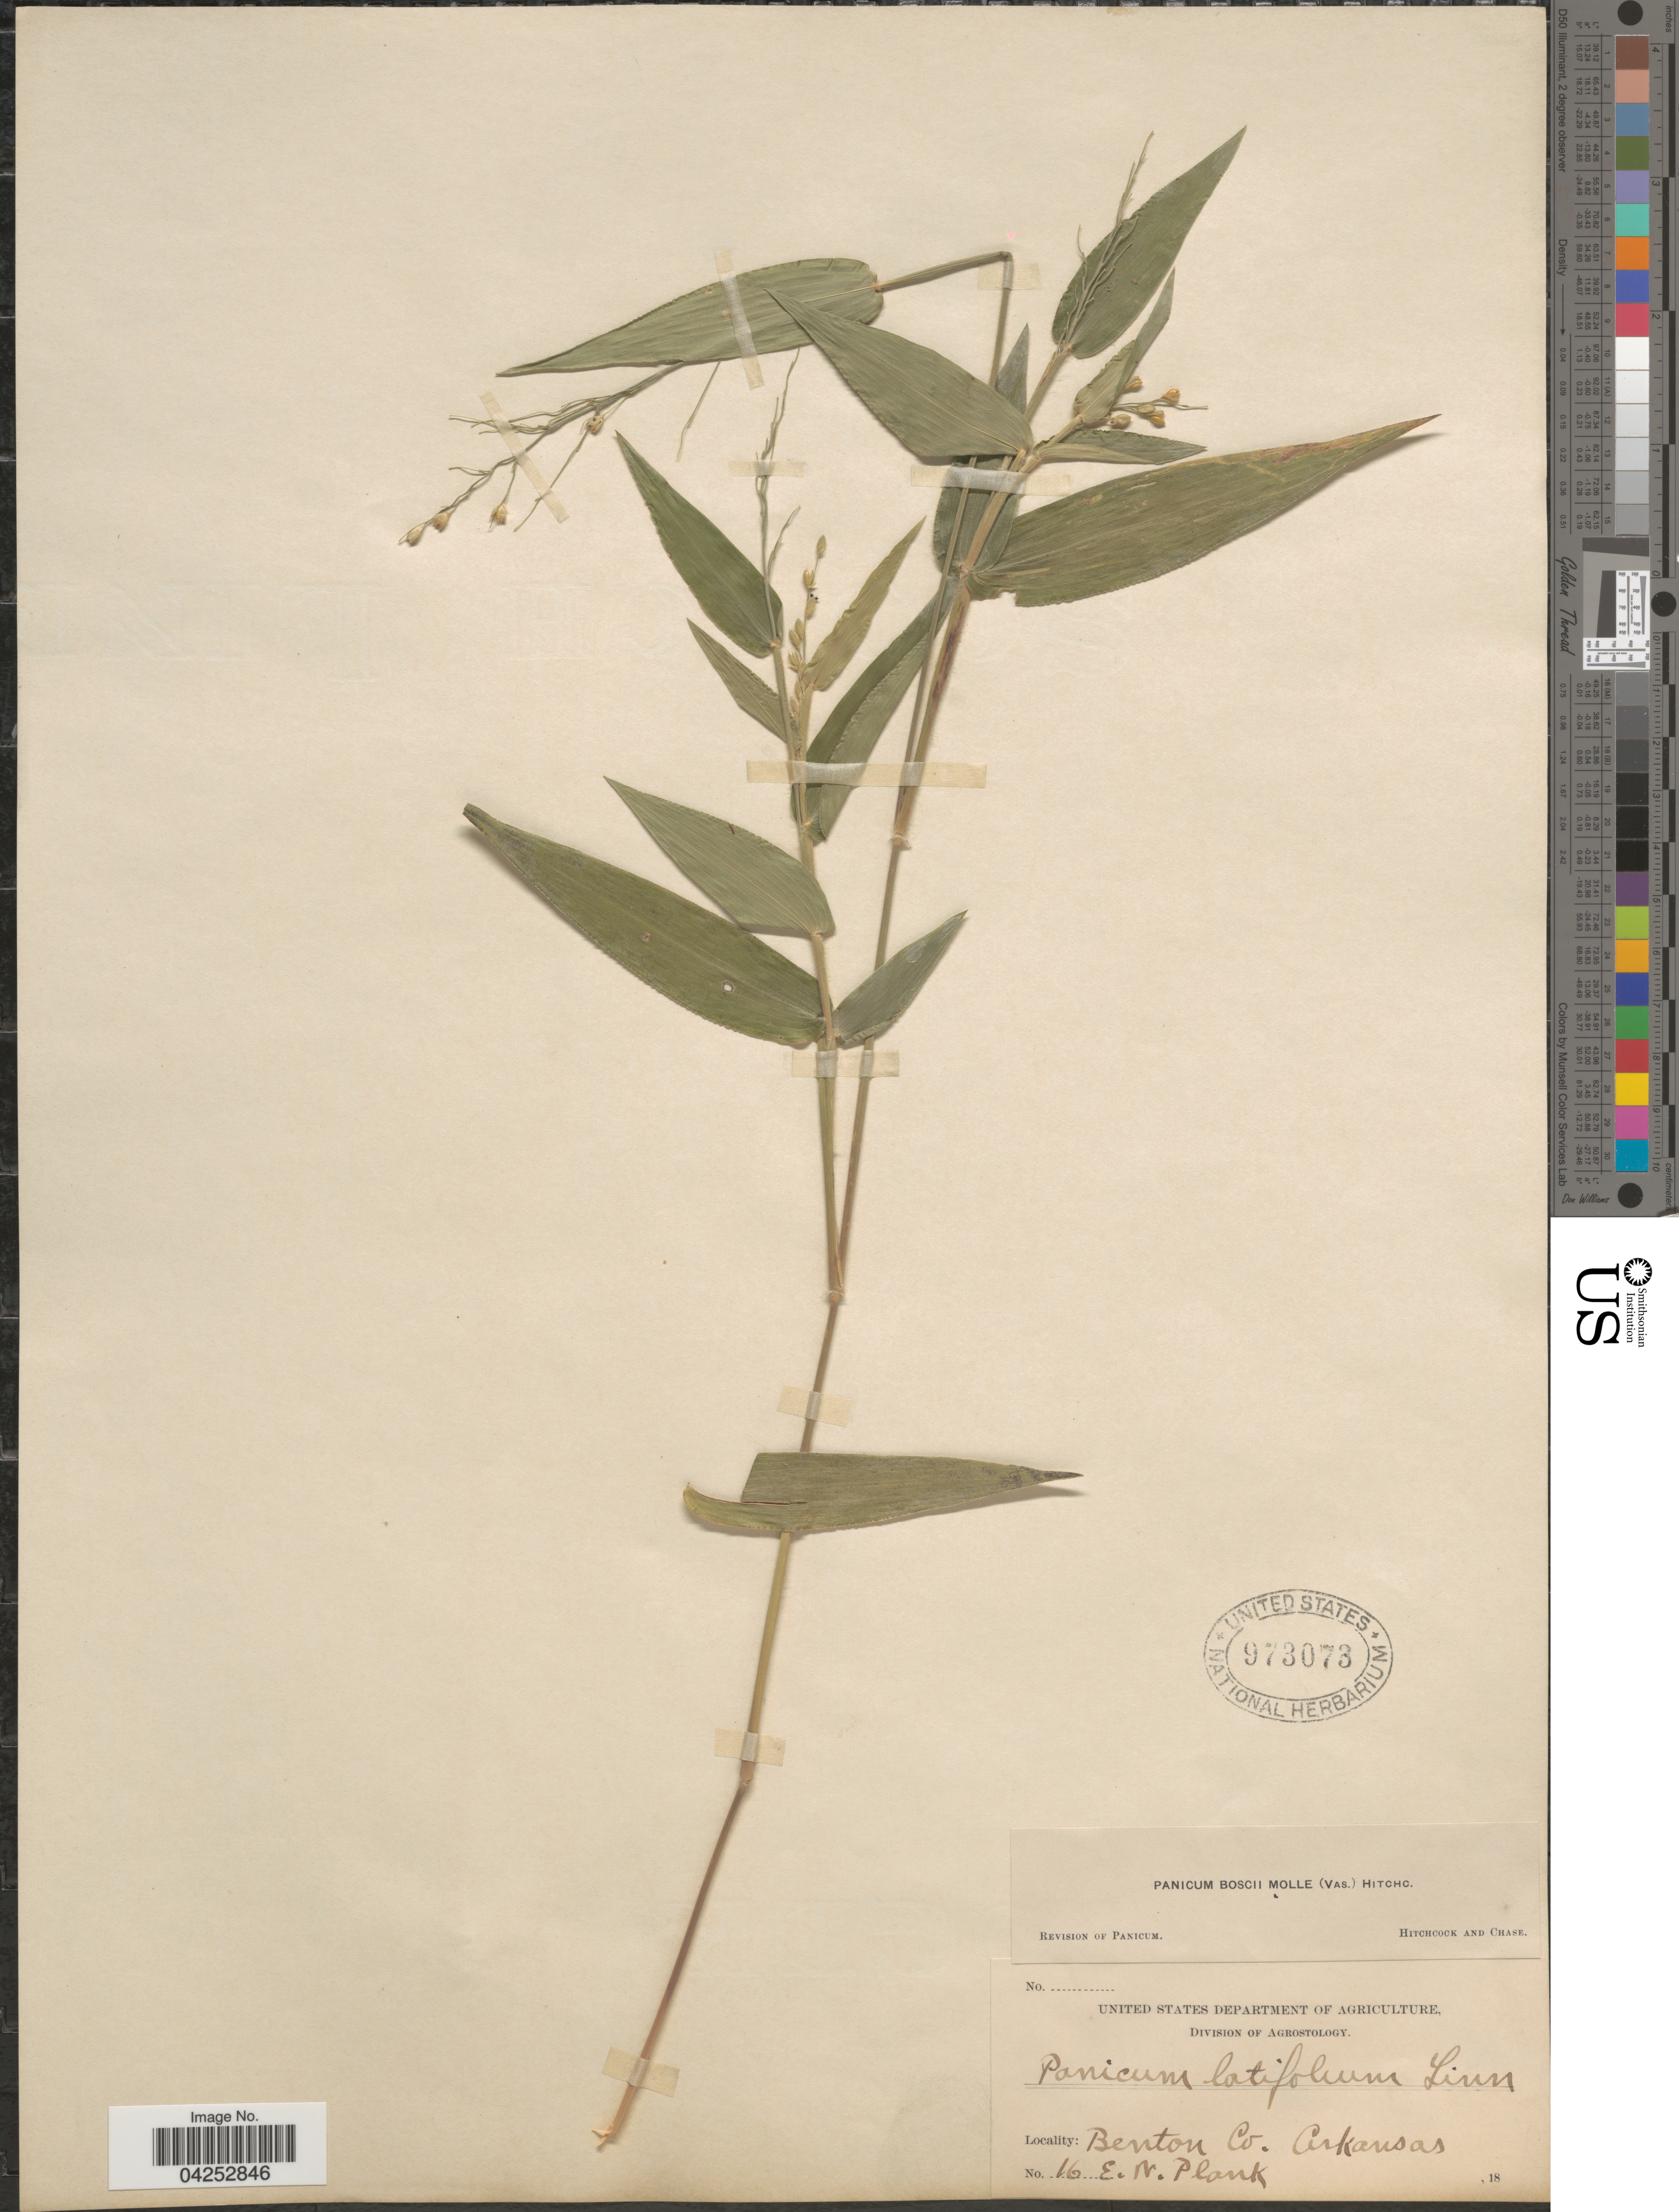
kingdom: Plantae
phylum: Tracheophyta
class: Liliopsida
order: Poales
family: Poaceae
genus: Dichanthelium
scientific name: Dichanthelium boscii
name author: (Poir.) Gould & C.A. Clark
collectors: E. Plank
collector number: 16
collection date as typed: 18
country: United States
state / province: Arkansas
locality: Benton Co.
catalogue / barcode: US 973073